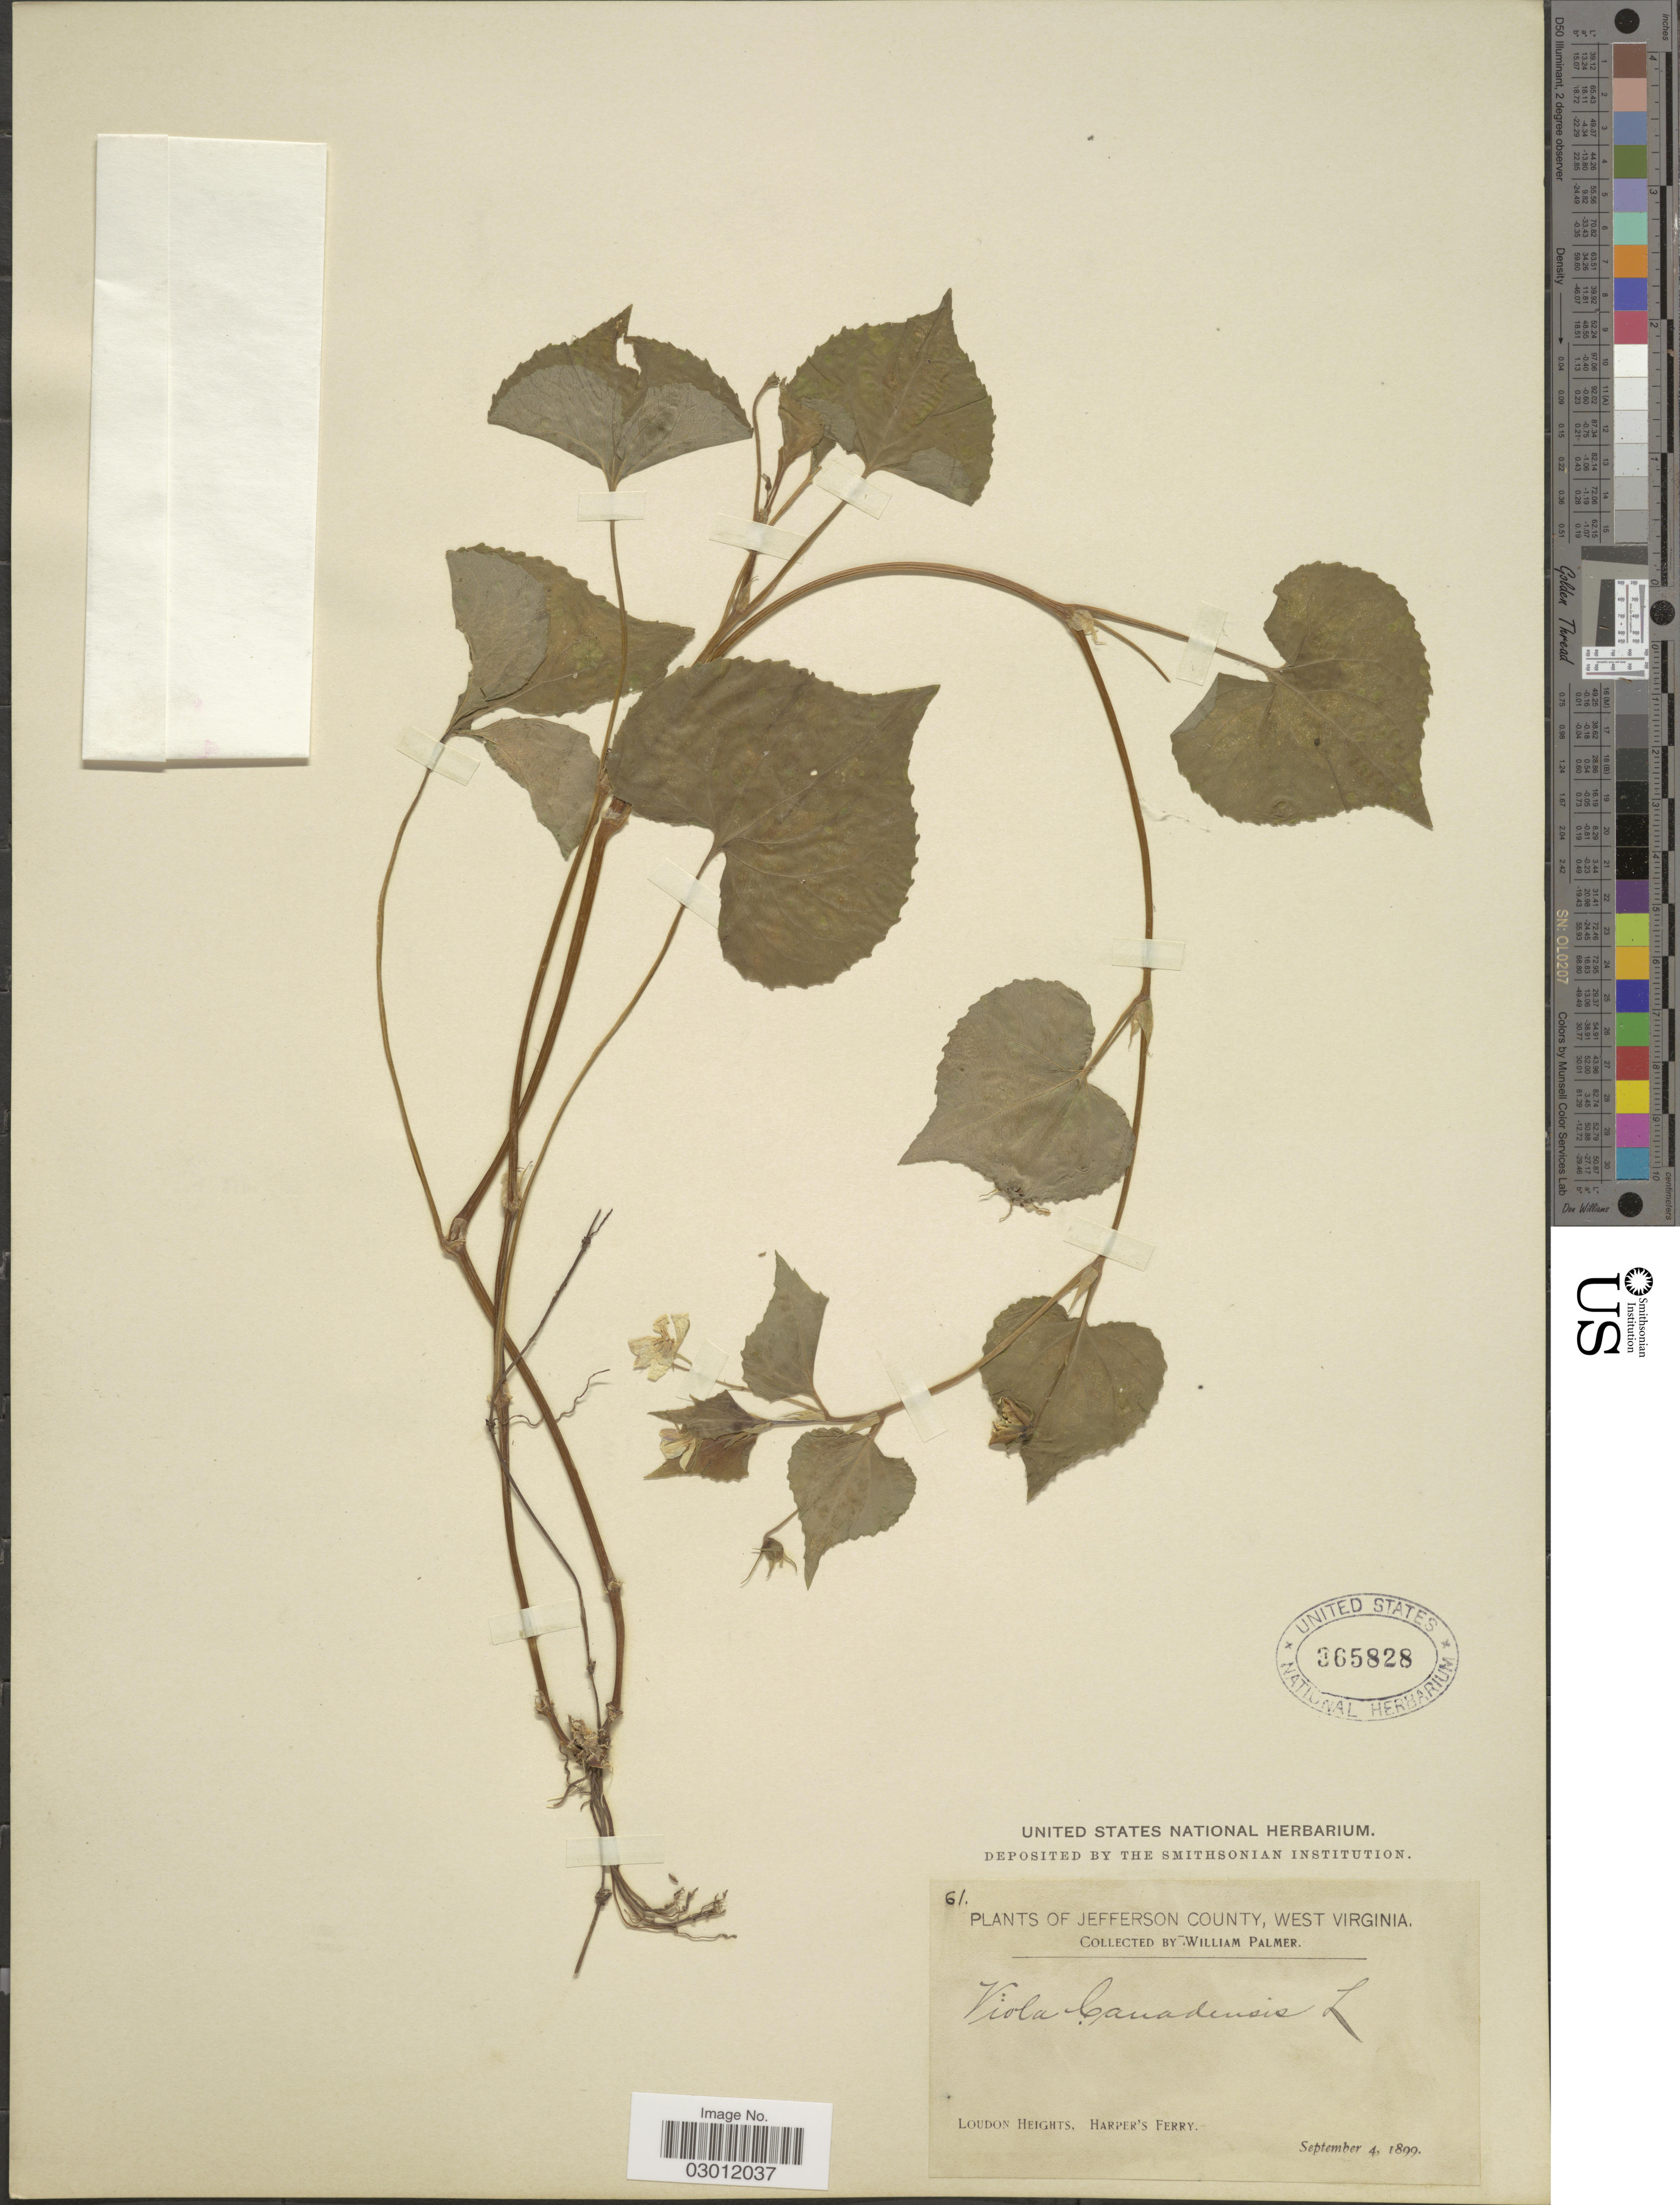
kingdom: Plantae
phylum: Tracheophyta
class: Magnoliopsida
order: Malpighiales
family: Violaceae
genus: Viola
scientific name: Viola canadensis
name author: L.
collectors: W. Palmer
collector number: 61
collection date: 1899-09-04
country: United States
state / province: West Virginia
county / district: Jefferson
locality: Jefforson County, West Virginia. Loudon Heights. Harper's Ferry.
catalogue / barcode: US 365828